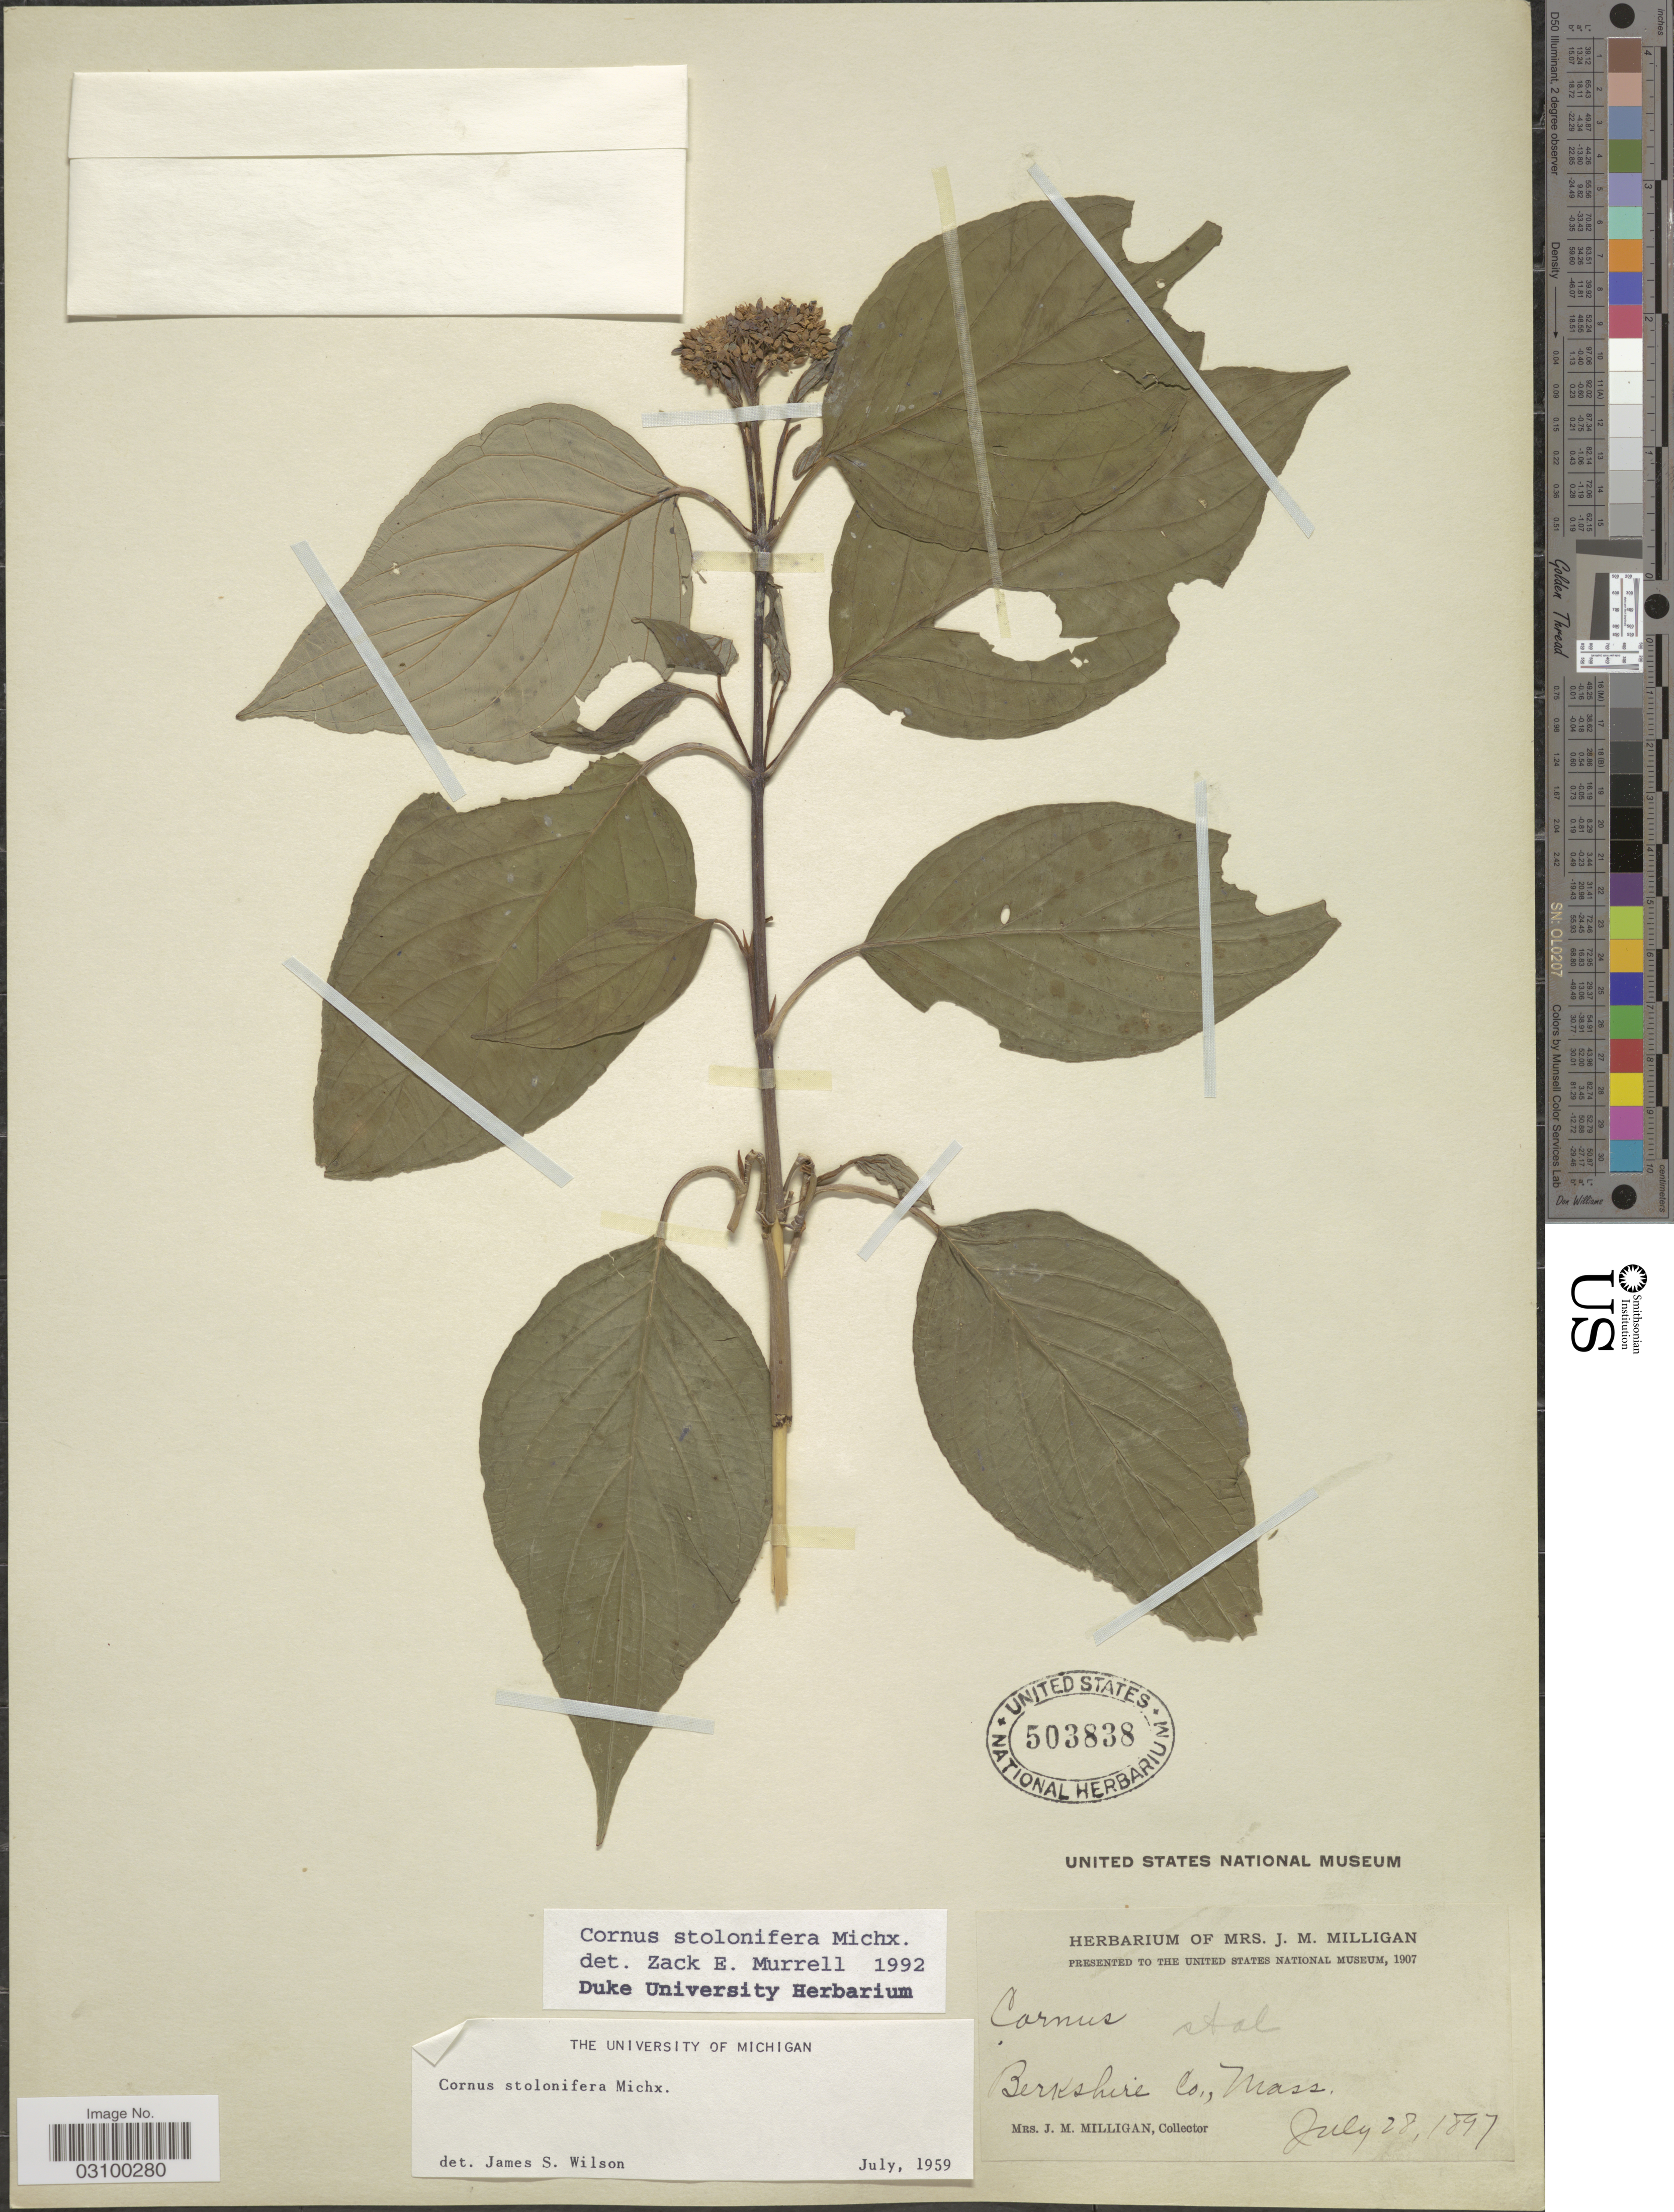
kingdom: Plantae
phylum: Tracheophyta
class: Magnoliopsida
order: Cornales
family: Cornaceae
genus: Cornus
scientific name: Cornus sericea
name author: L.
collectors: J. Milligan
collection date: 1897-07-28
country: United States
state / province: Massachusetts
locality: Berkshire Co., Mass.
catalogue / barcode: US 503838